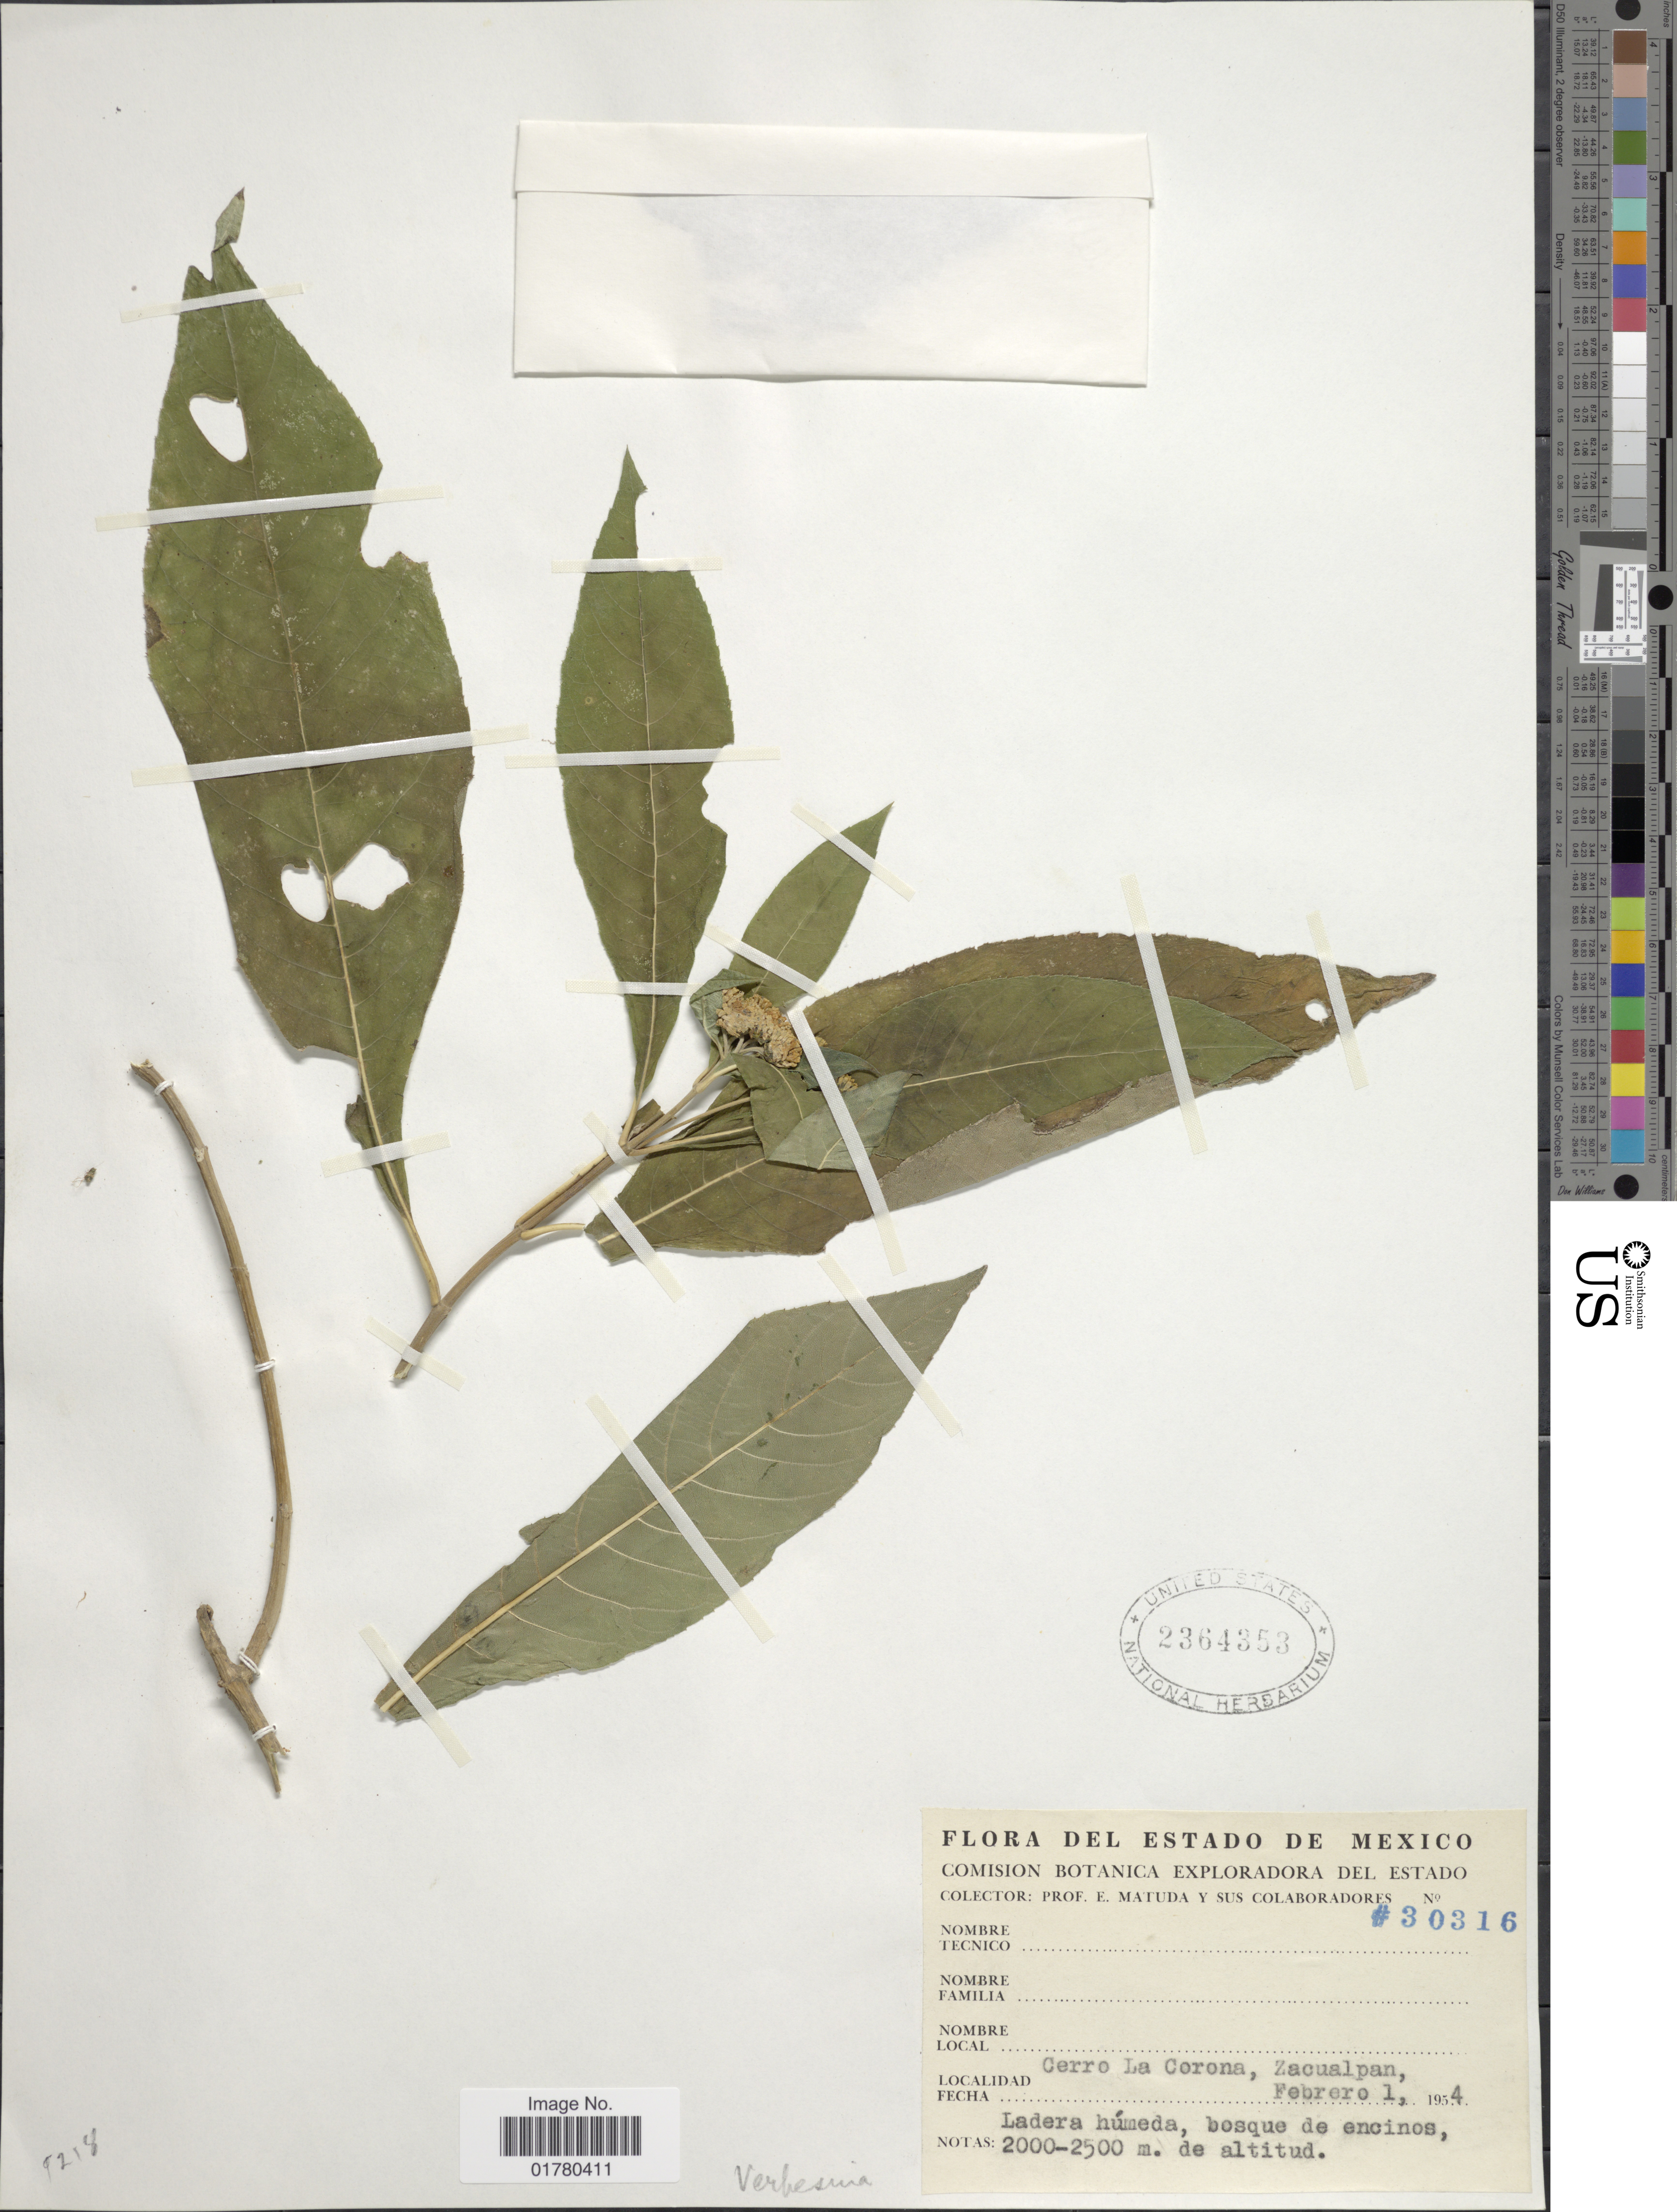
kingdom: Plantae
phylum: Tracheophyta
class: Magnoliopsida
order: Asterales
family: Asteraceae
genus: Verbesina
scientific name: Verbesina sp.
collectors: E. Matuda & et al.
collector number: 30316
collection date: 1954-02-01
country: Mexico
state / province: México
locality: Cerro La Corona, Zacualpan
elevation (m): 2000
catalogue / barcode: US 2364353